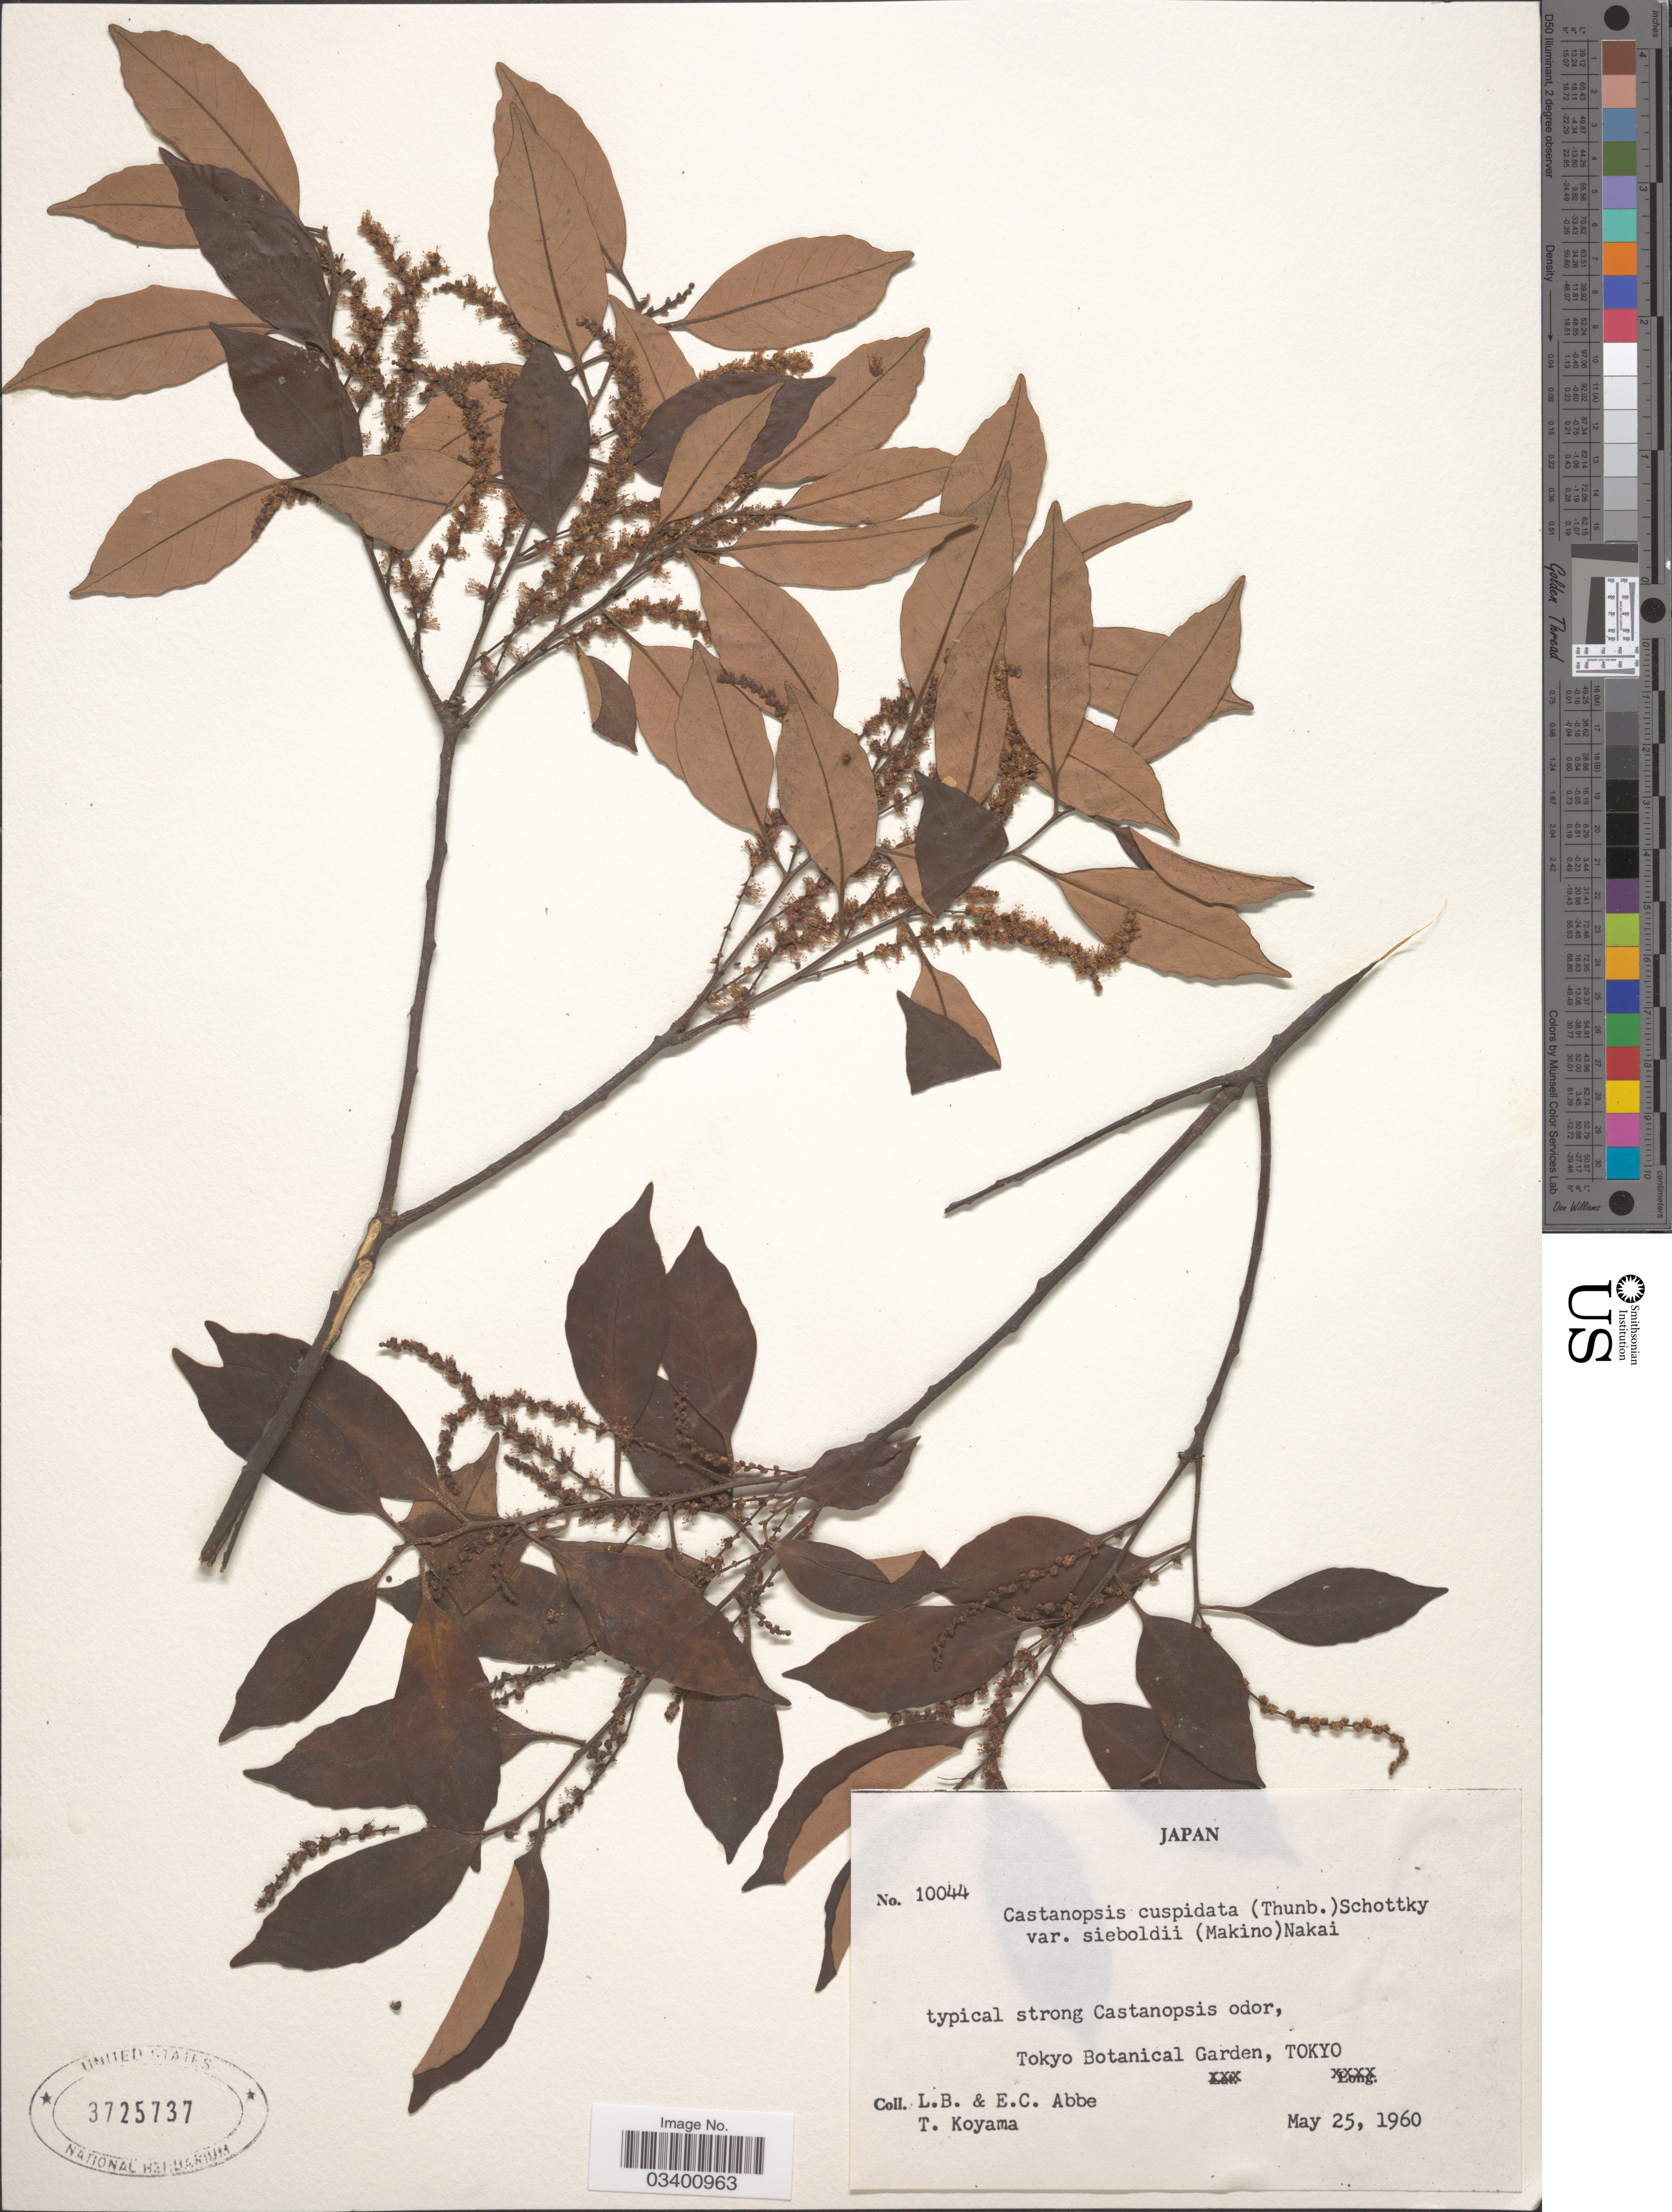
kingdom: Plantae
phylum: Tracheophyta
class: Magnoliopsida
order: Fagales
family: Fagaceae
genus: Castanopsis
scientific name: Castanopsis cuspidata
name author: (Thunb.) Schottky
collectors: E. C. Abbe, L. B. Abbe & T. Koyama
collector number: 10044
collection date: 1960-05-25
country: Japan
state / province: Tokyo, Federal City of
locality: Tokyo Botanical Garden.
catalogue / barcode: US 3725737